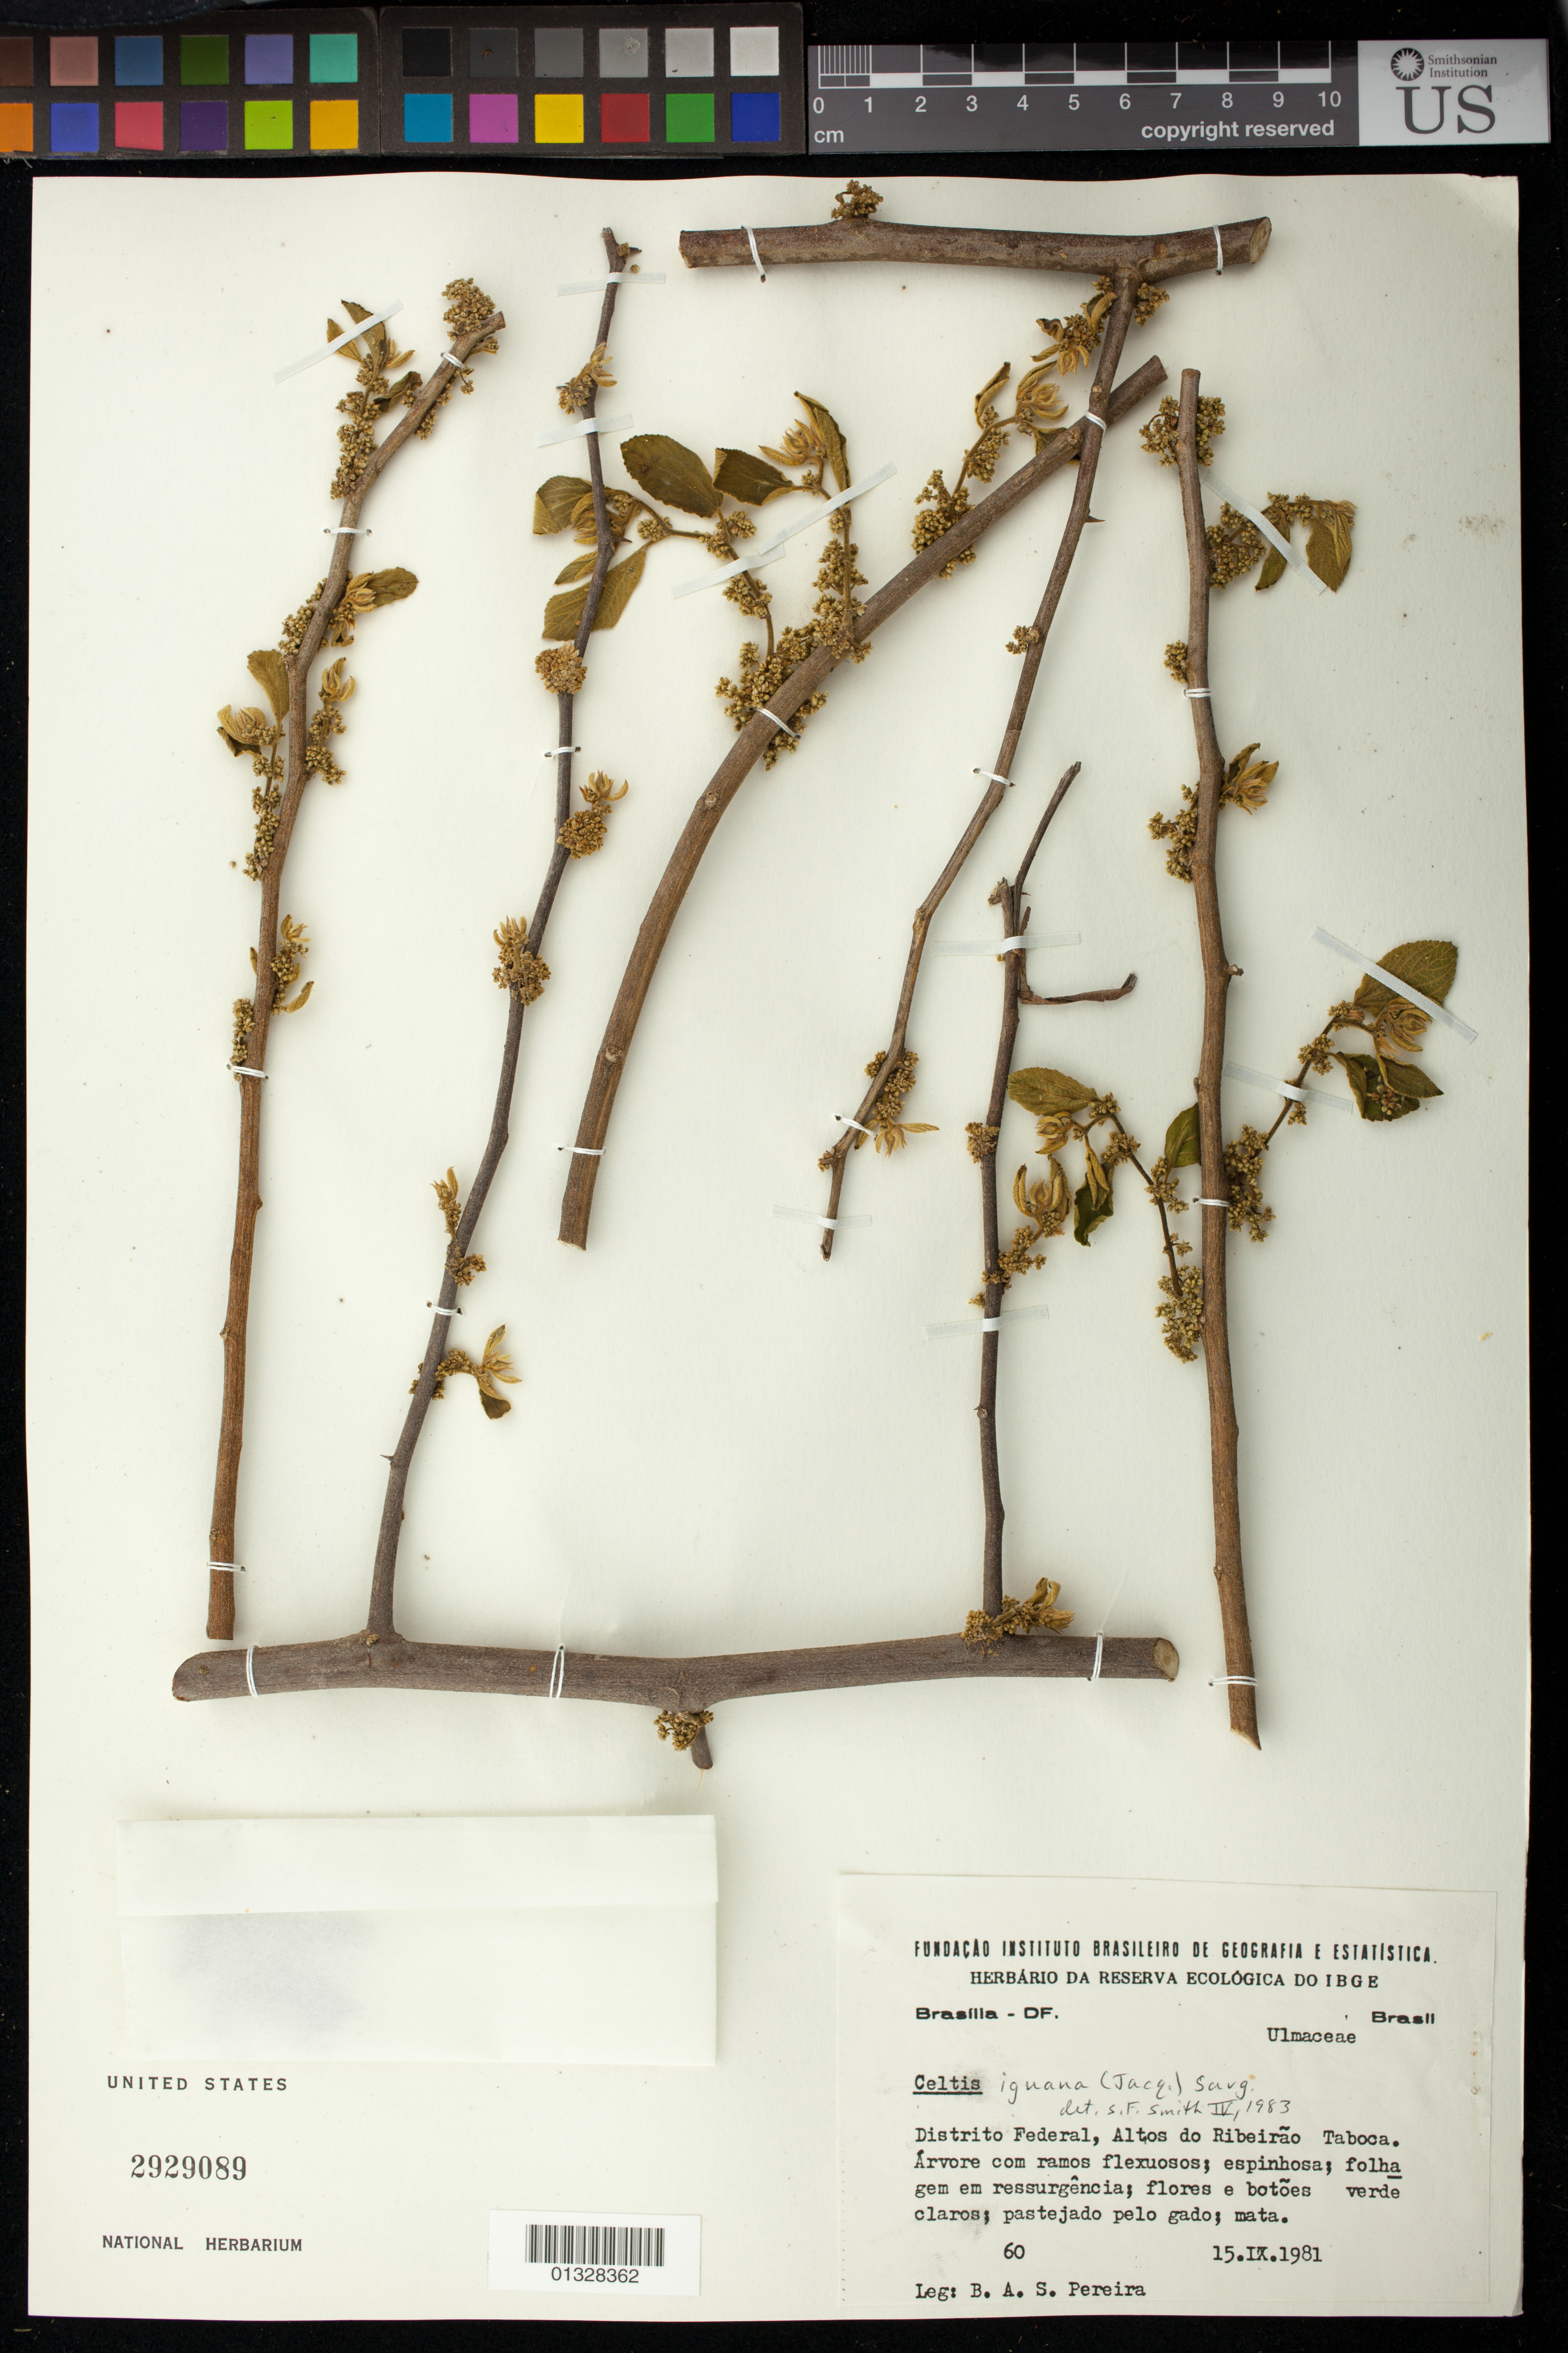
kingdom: Plantae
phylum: Tracheophyta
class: Magnoliopsida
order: Rosales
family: Cannabaceae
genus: Celtis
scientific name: Celtis iguanaea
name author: (Jacq.) Sarg.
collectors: B. A. S. Pereira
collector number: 60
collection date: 1981-09-15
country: Brazil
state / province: Distrito Federal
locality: Altos do Ribeirão Taboca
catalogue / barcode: US 2929089